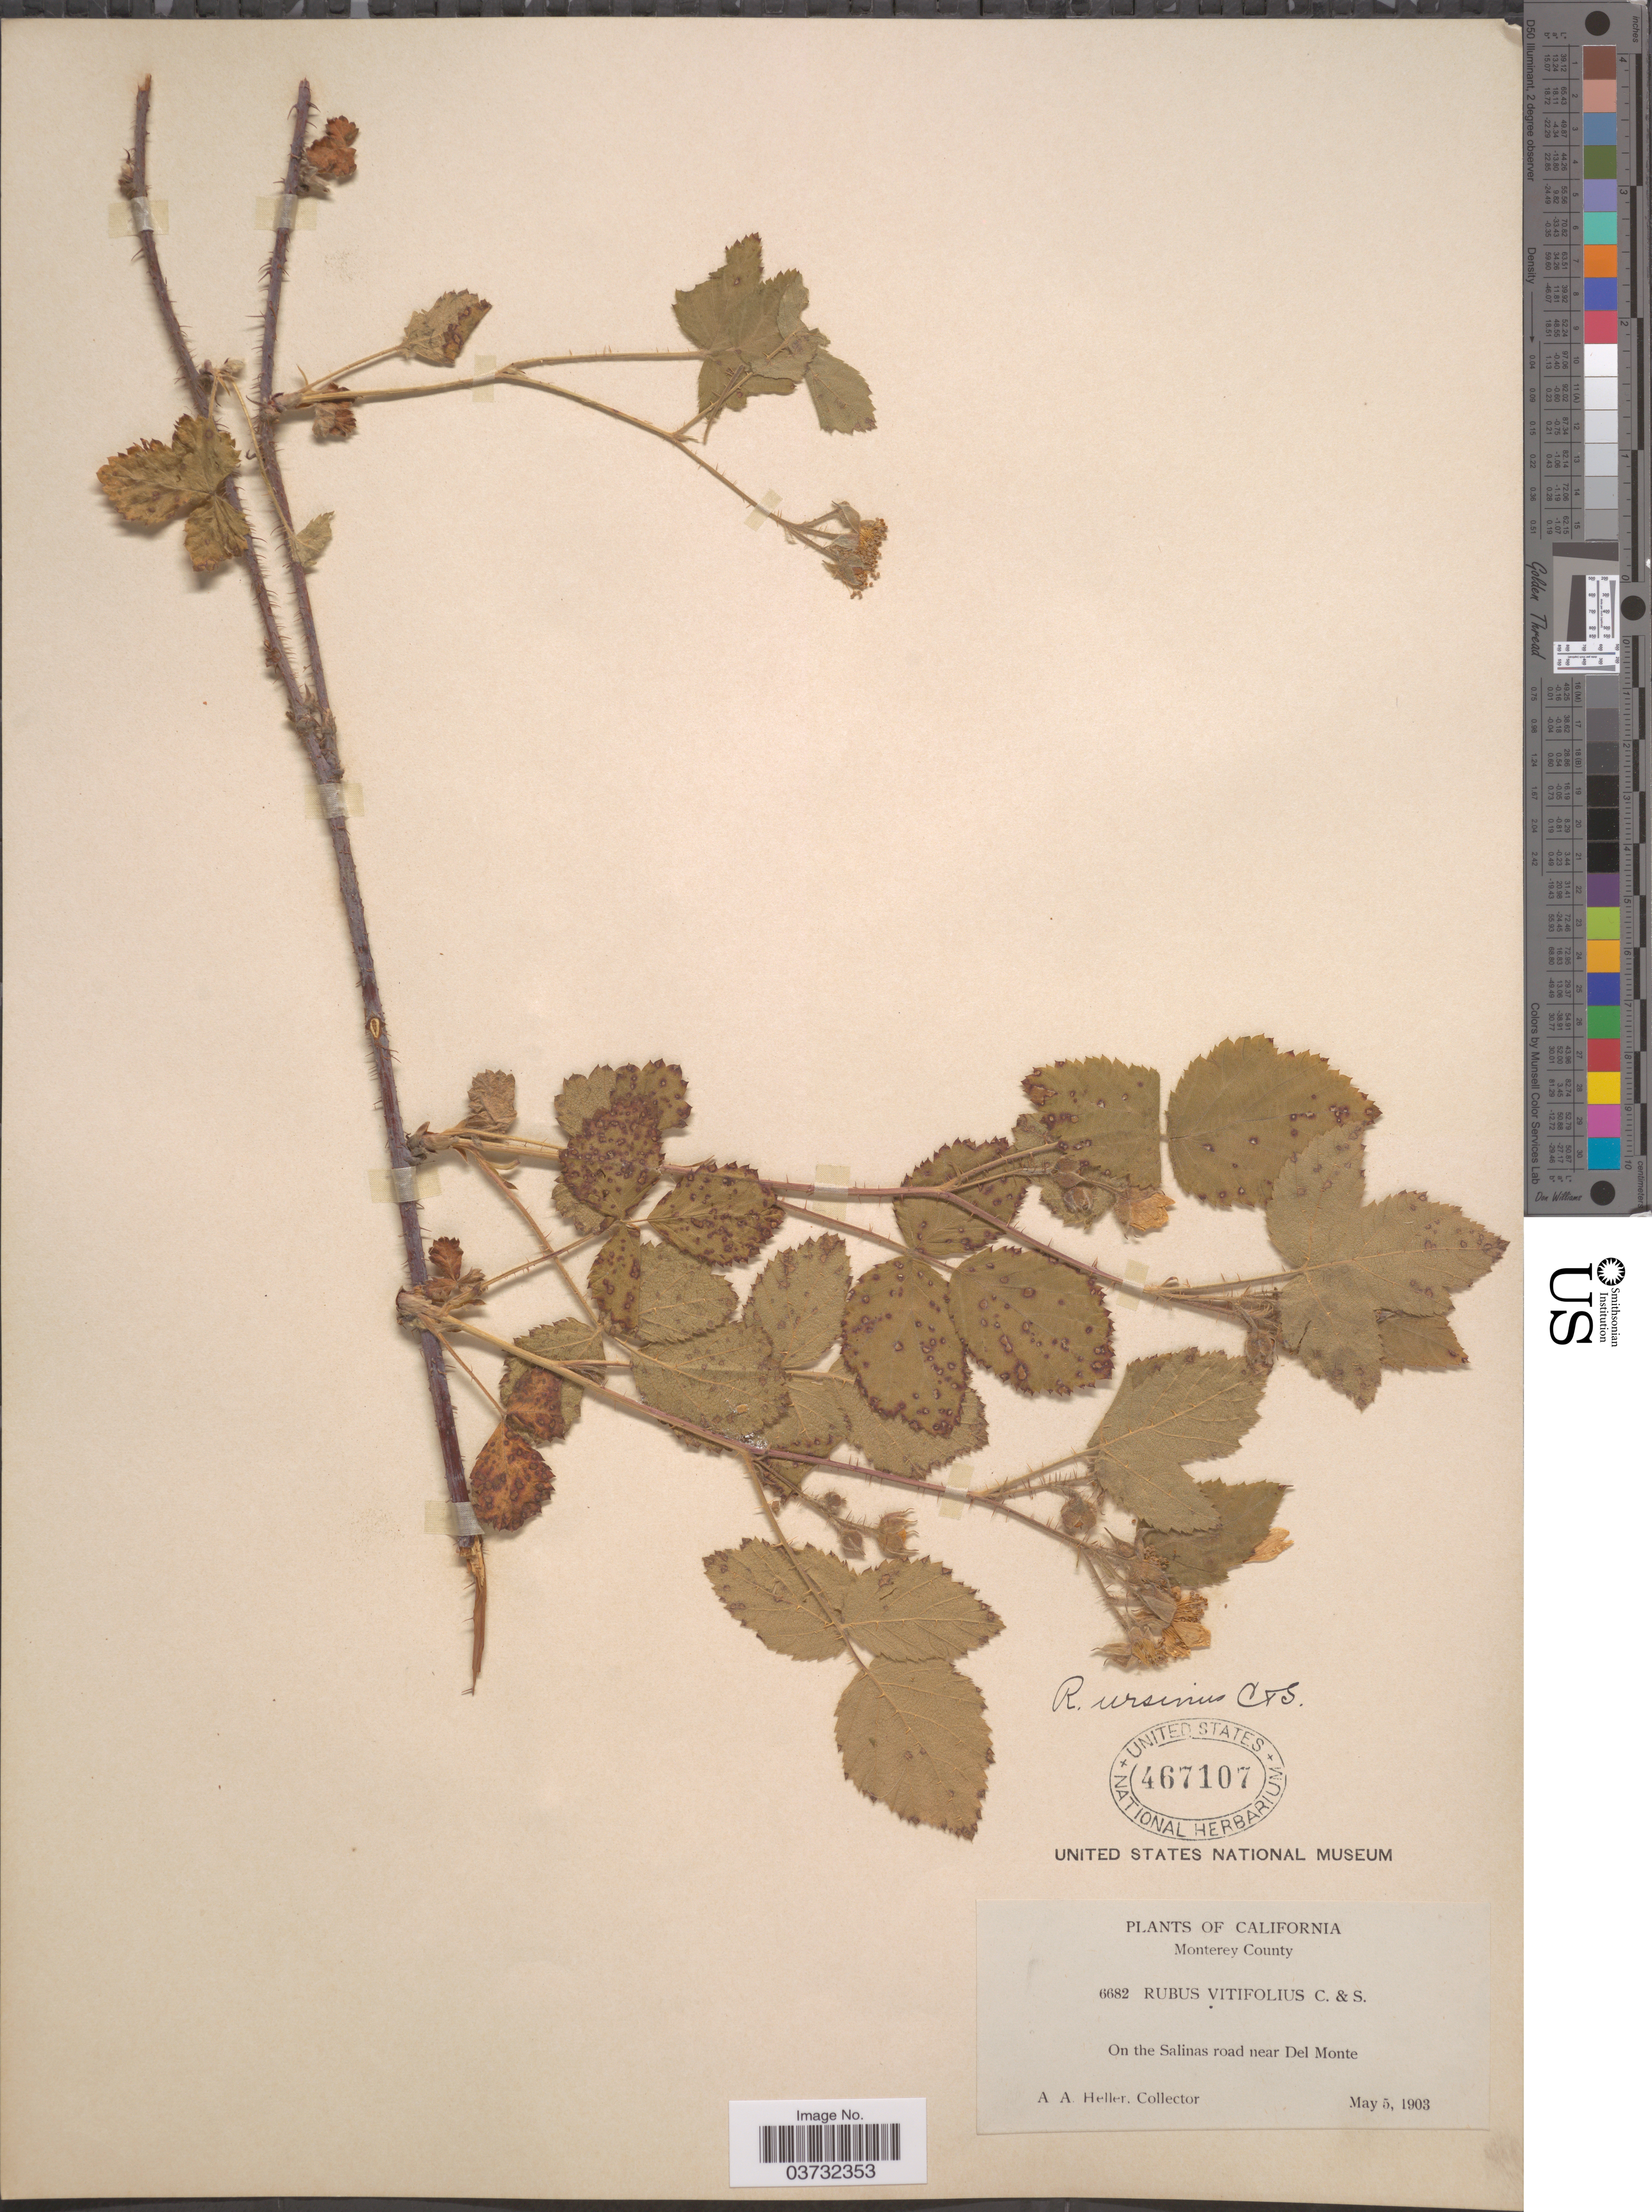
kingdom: Plantae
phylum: Tracheophyta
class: Magnoliopsida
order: Rosales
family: Rosaceae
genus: Rubus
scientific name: Rubus ursinus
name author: (Schltdl.) Cham.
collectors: A. A. Heller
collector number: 6682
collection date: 1903-05-05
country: United States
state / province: California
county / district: Monterey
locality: Monterey County. On the Salinas road near Del Monte.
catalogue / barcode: US 467107